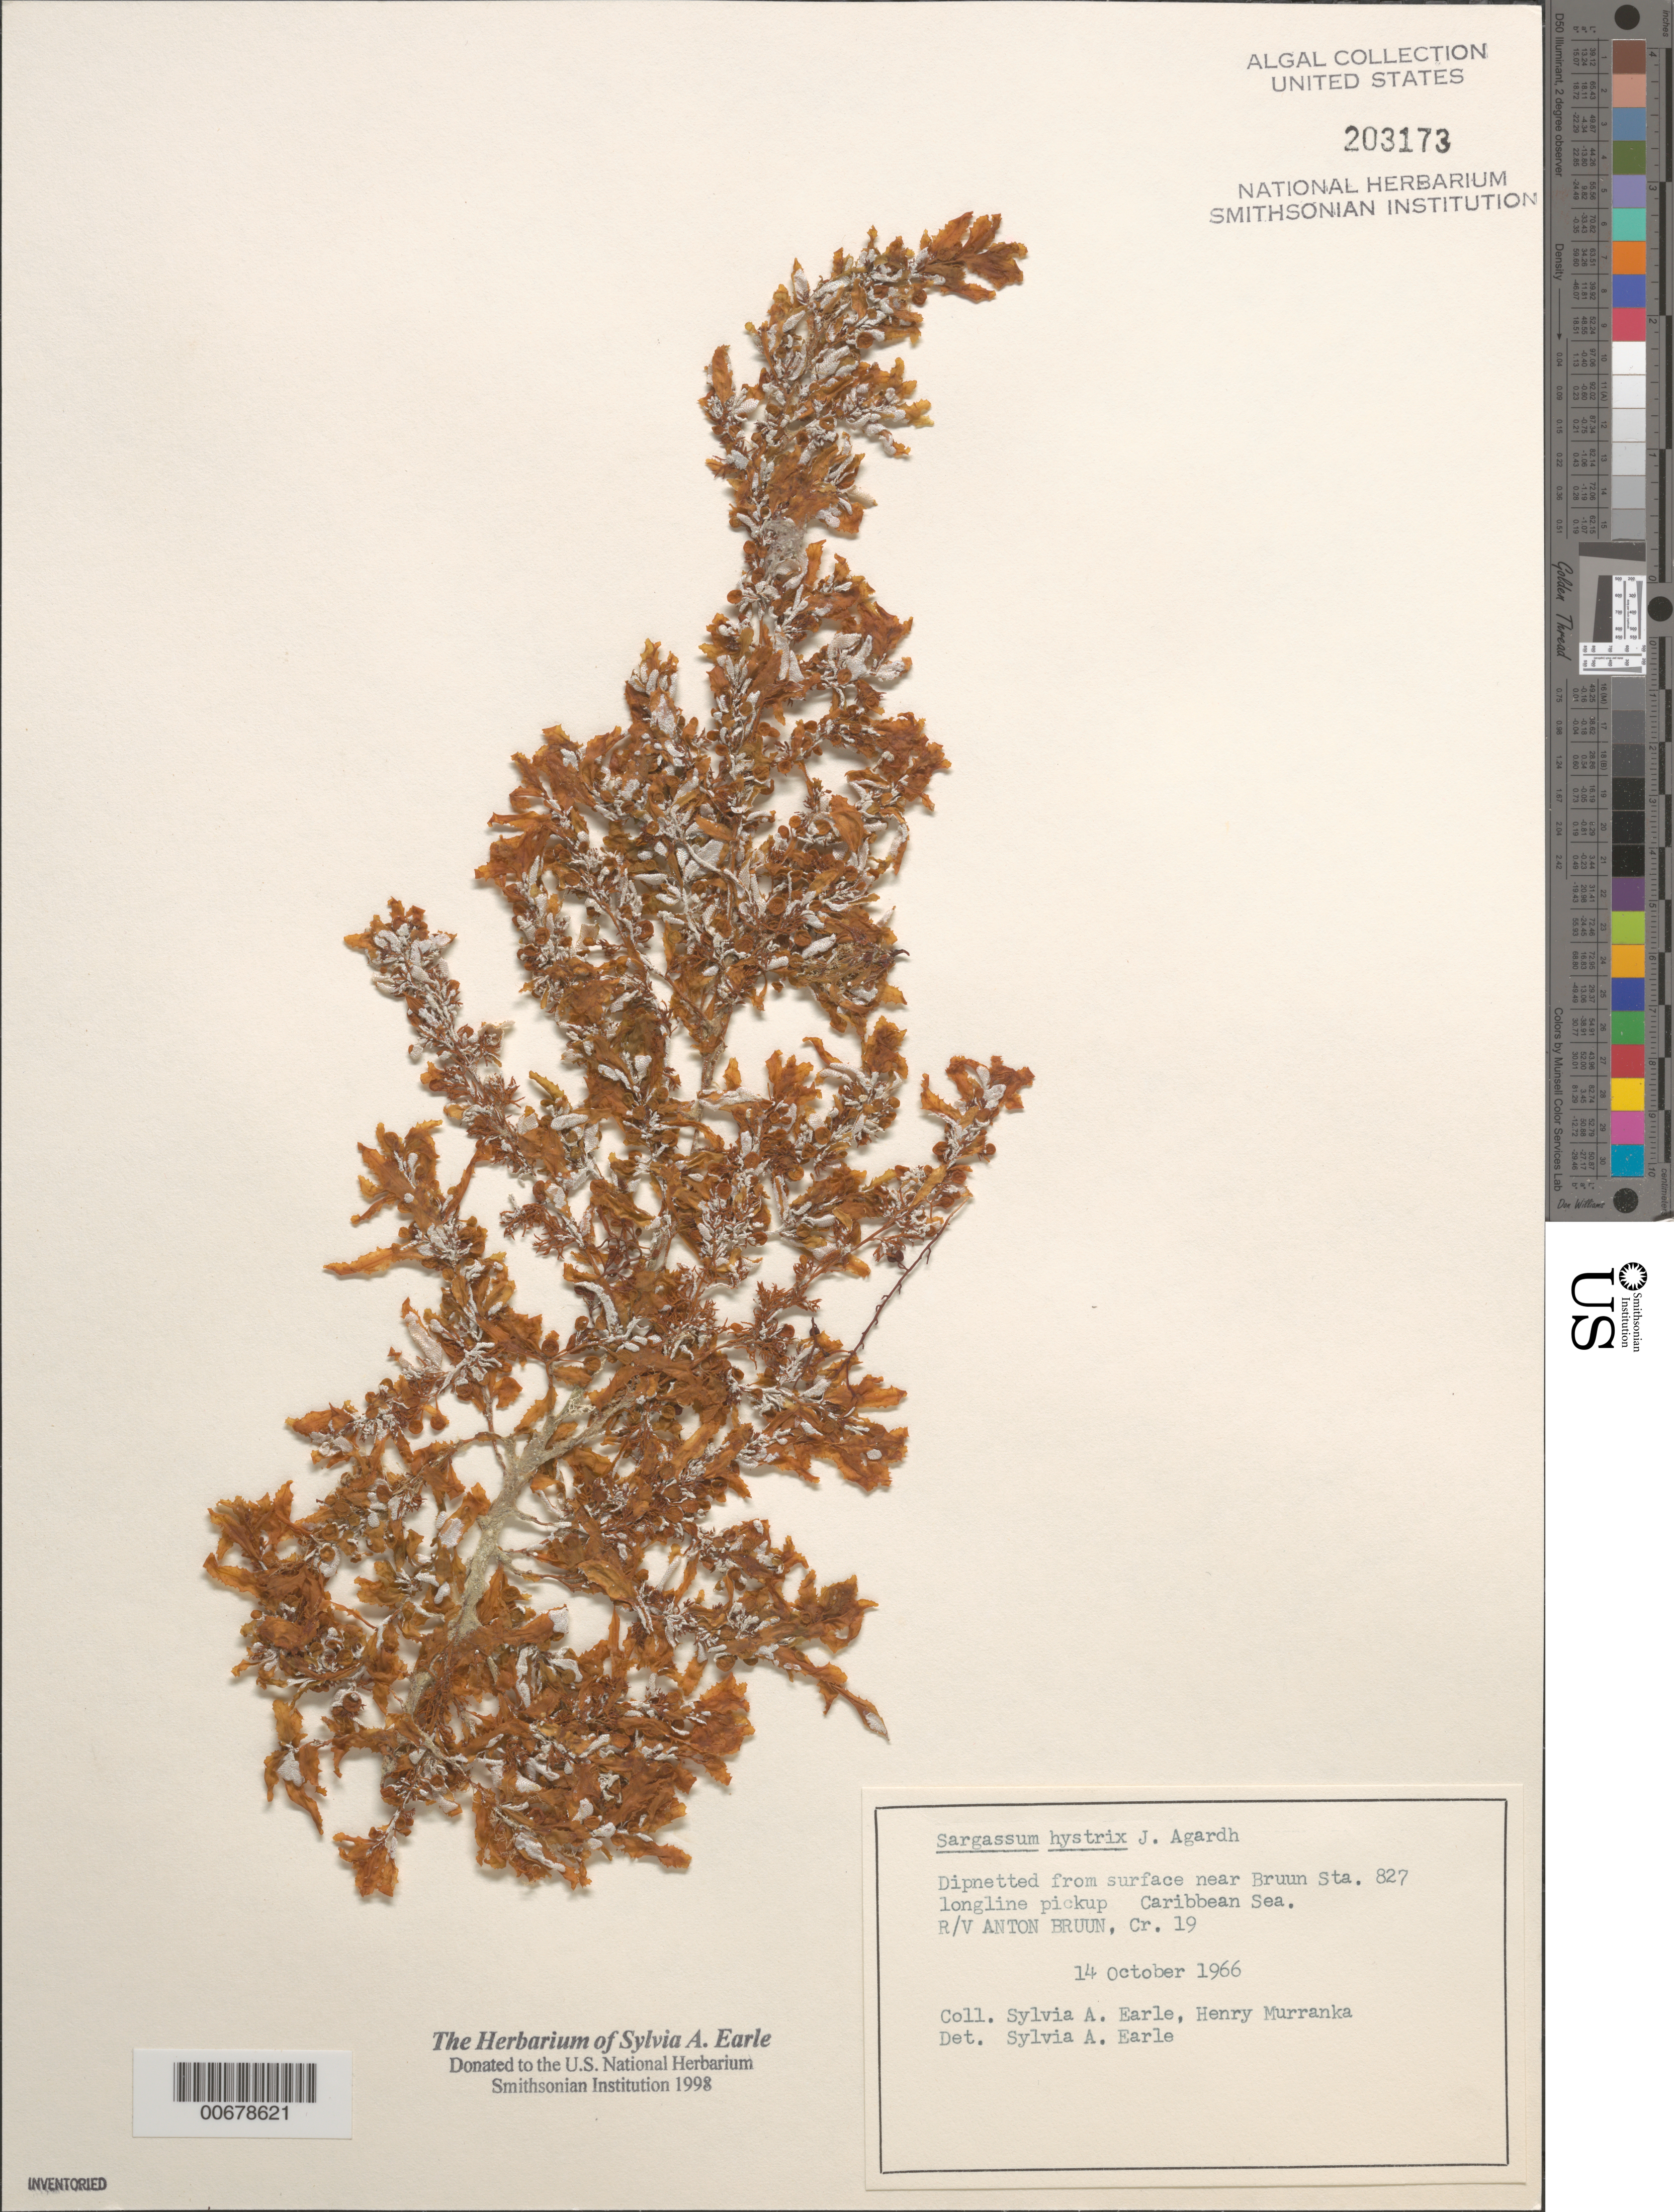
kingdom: Chromista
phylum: Ochrophyta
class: Phaeophyceae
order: Fucales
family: Sargassaceae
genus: Sargassum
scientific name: Sargassum hystrix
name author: J. Agardh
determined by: Earle, S. A.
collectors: S. A. Earle & H. Murranka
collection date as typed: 14 Oct 1966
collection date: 1966-10-14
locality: Caribbean Sea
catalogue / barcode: US 203173